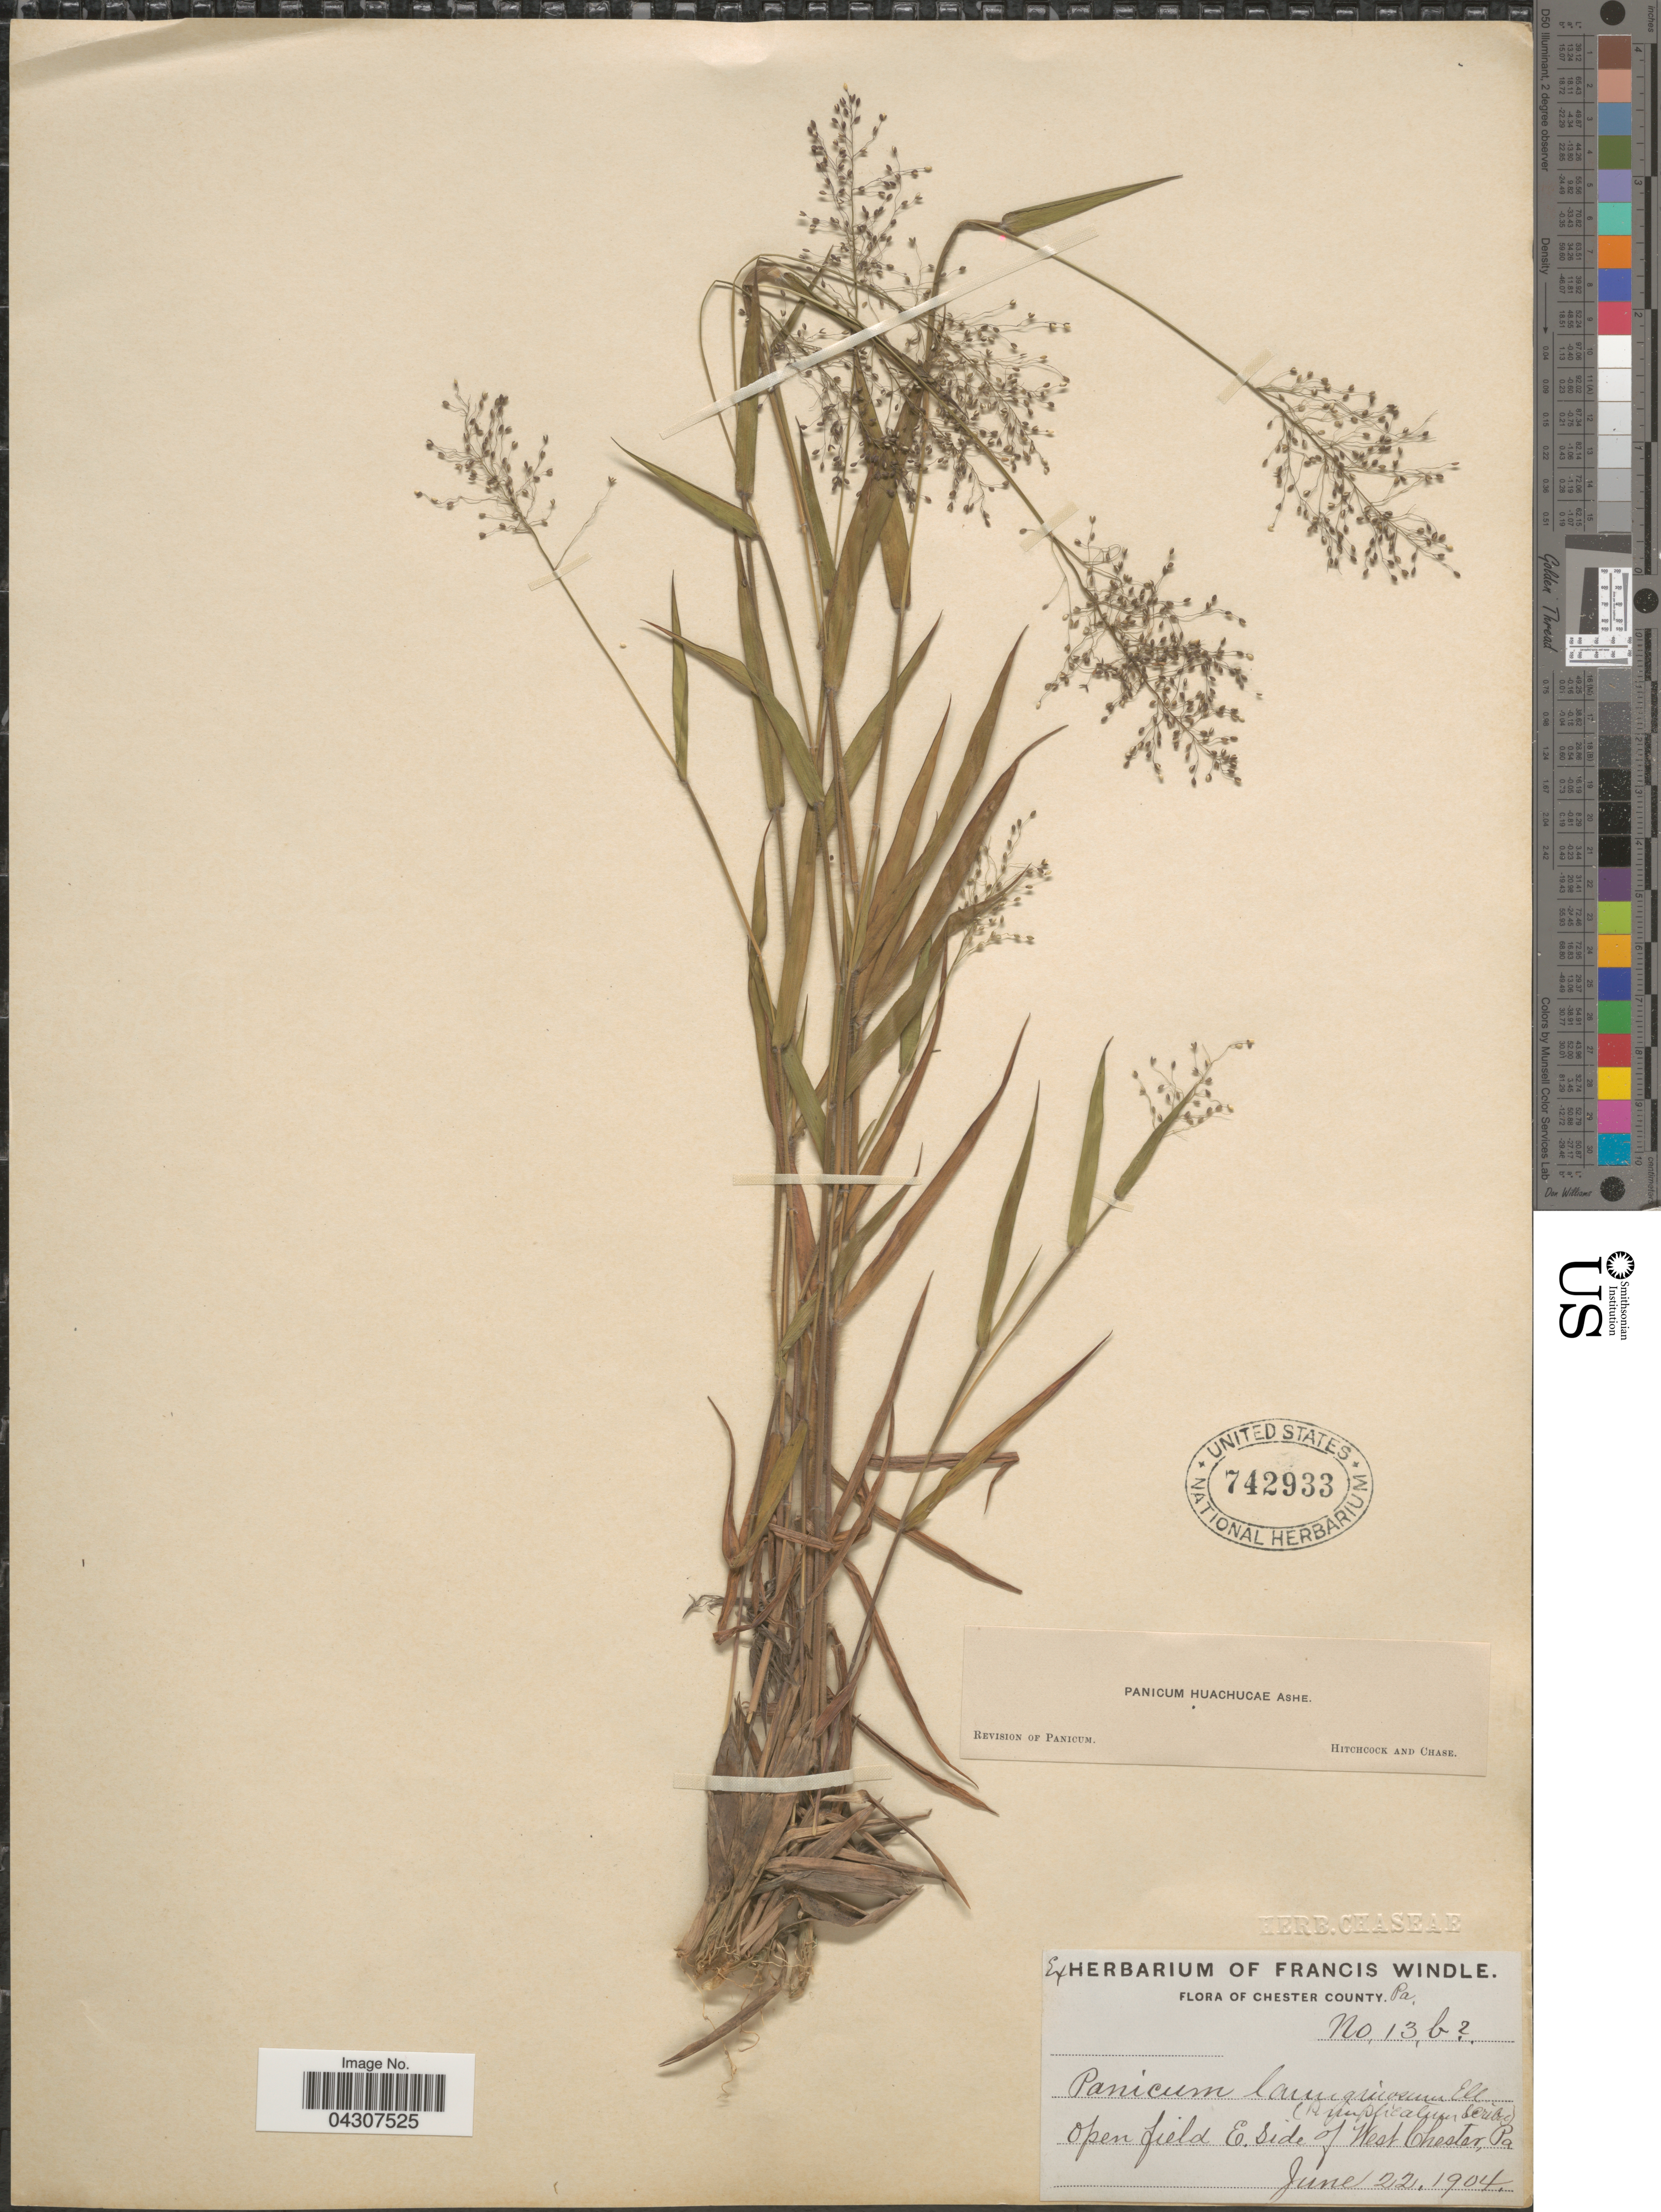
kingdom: Plantae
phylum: Tracheophyta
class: Liliopsida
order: Poales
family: Poaceae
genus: Dichanthelium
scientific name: Dichanthelium acuminatum var. acuminatum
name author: (Sw.) Gould & C.A. Clark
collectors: ex herb. F. Windle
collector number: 13,b2*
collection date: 1904-06-22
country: United States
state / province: Pennsylvania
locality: Chester County. Open field E. side of West Chester.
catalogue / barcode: US 742933